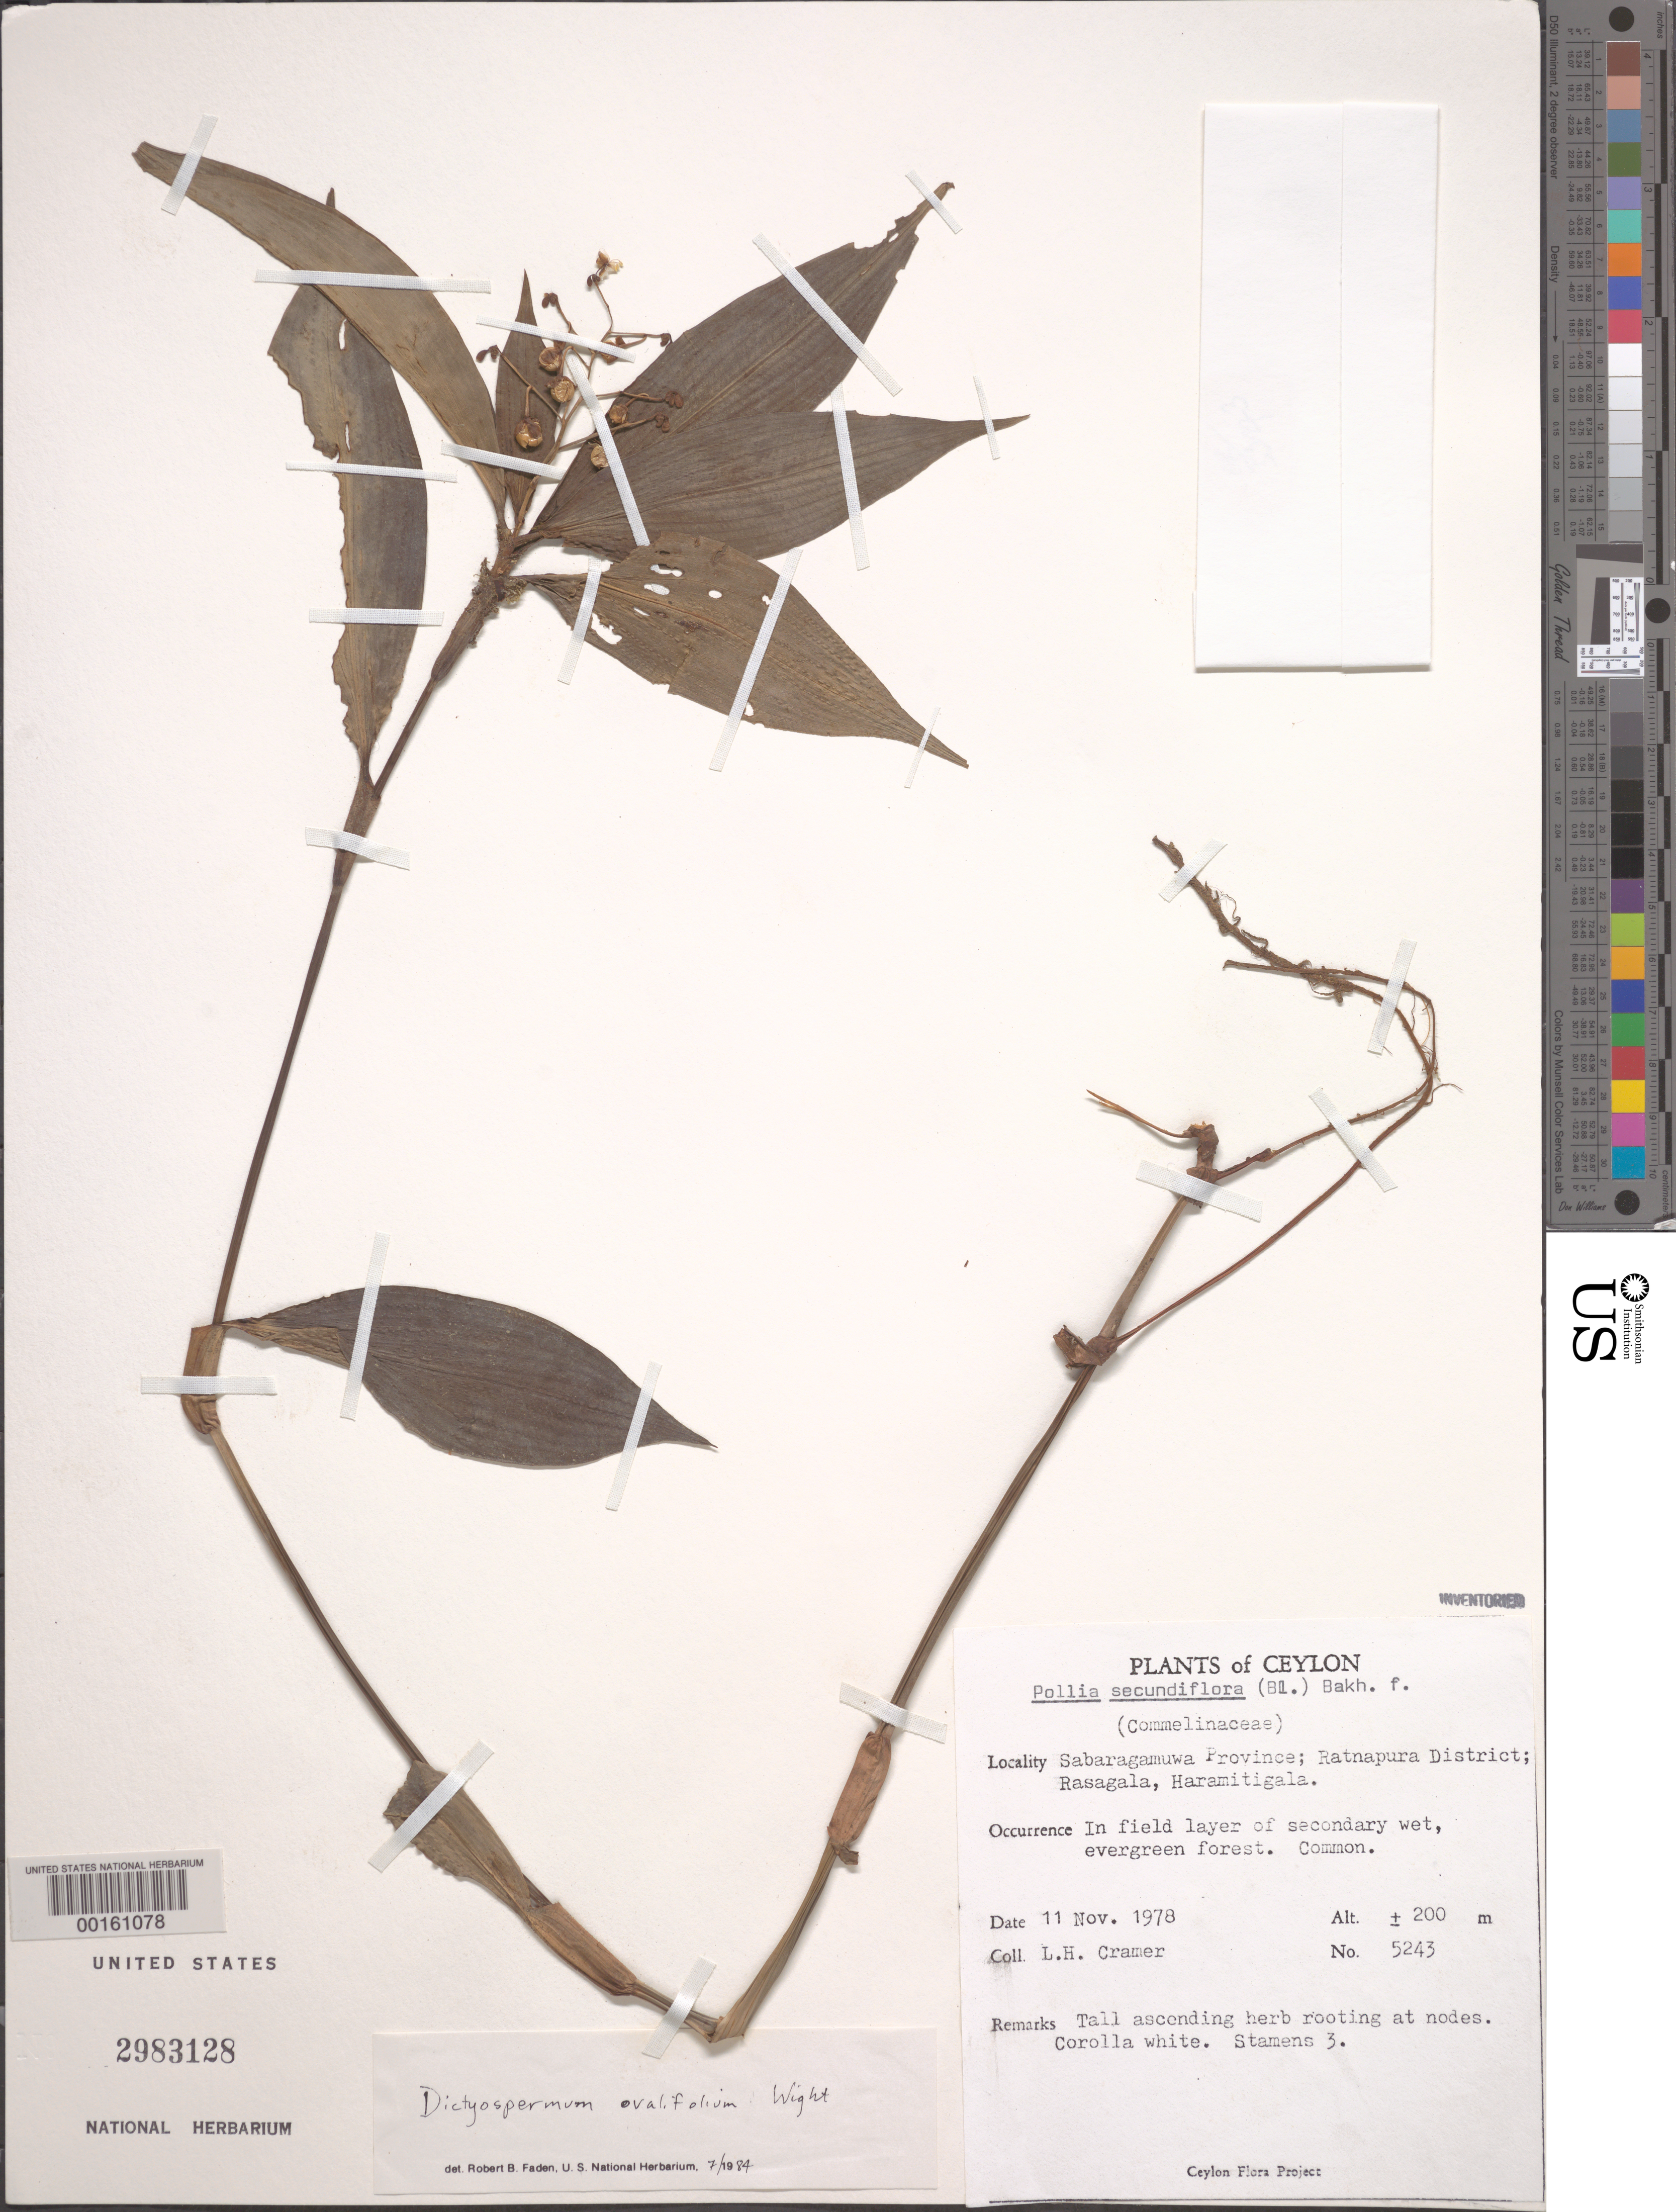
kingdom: Plantae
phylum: Tracheophyta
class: Liliopsida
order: Commelinales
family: Commelinaceae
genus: Dictyospermum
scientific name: Dictyospermum ovalifolium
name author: Wight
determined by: Faden, Robert B., (US), Smithsonian Institution - National Museum of Natural History (UNITED STATES)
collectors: L. H. Cramer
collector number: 5243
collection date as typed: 11 Nov 1978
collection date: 1978-11-11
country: Sri Lanka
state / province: Sabaragamuwa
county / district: Ratnapura Dist.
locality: Rasagala, haramitigala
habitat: Secondary wet evergreen forest, field layer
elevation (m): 200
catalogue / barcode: US 2983128